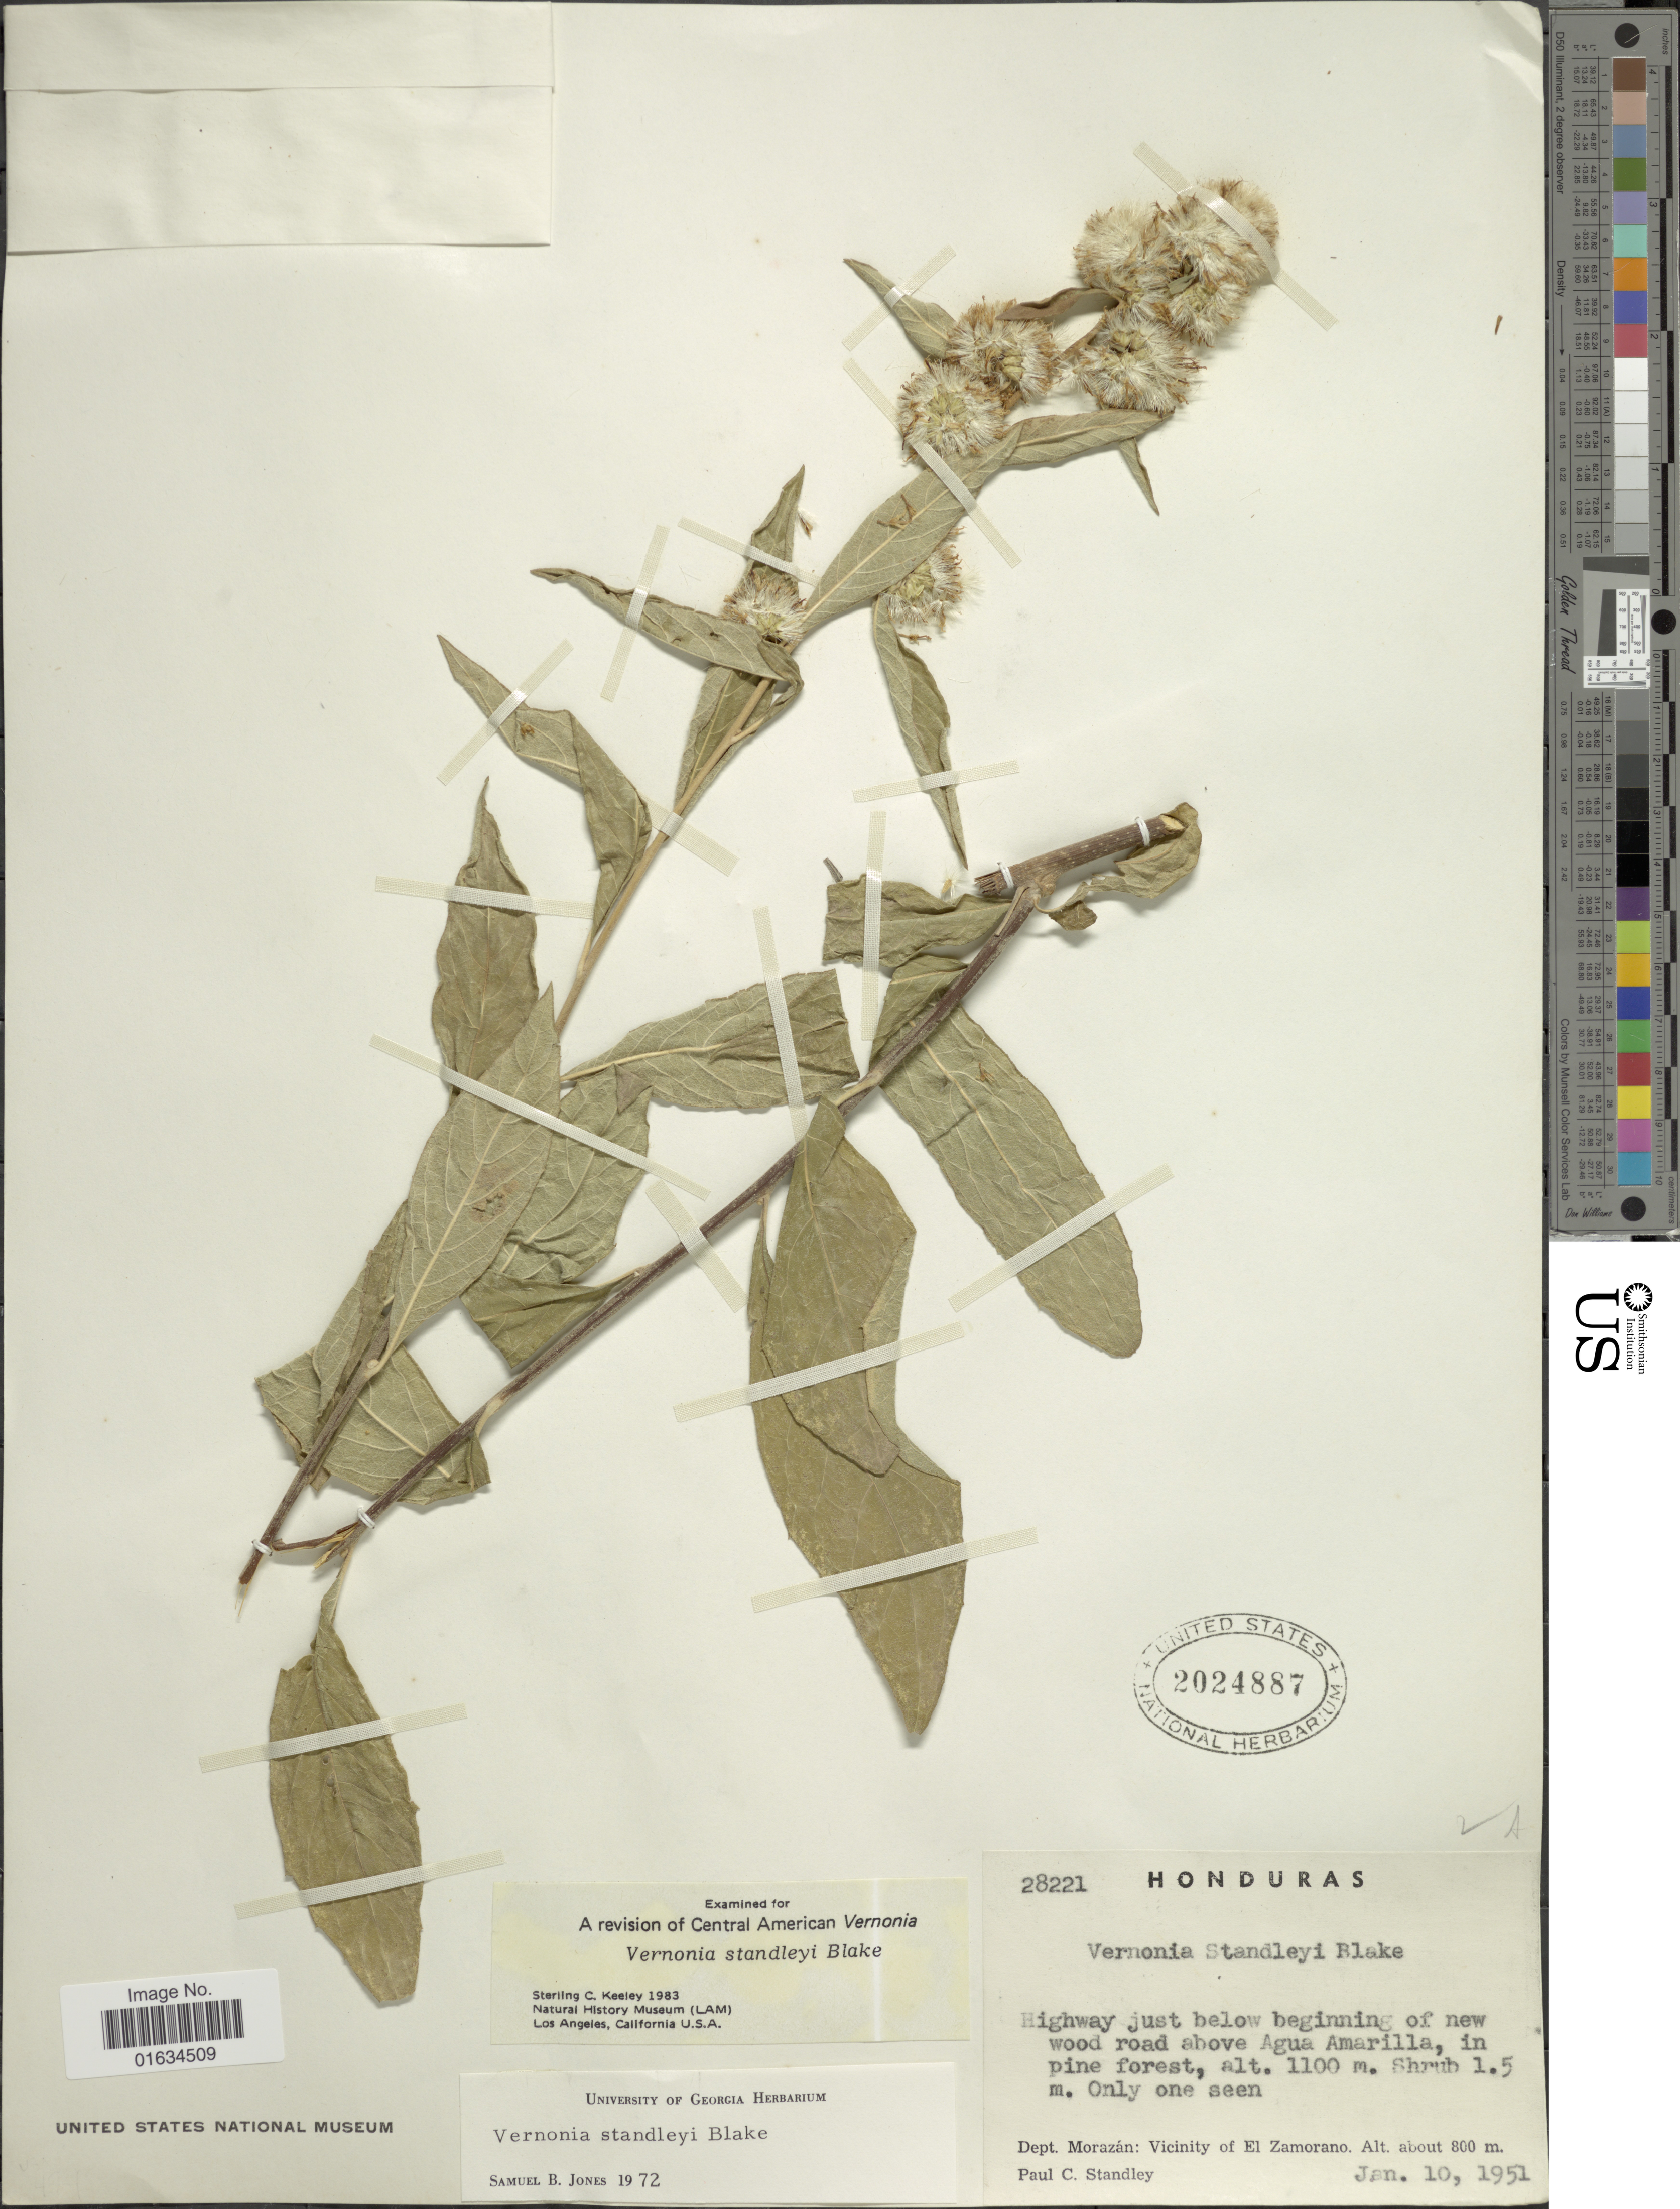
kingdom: Plantae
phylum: Tracheophyta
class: Magnoliopsida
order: Asterales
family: Asteraceae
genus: Critoniopsis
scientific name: Critoniopsis standleyi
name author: (S.F. Blake) H. Rob.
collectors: P. C. Standley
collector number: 28221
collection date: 1951-01-10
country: Honduras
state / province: Fco. Morazán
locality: Dept. Morazan; Vicinity of El Zamorano, Highway just below beginning of new wood road above Agua Amarilla, in pine forest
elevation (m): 800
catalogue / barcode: US 2024887